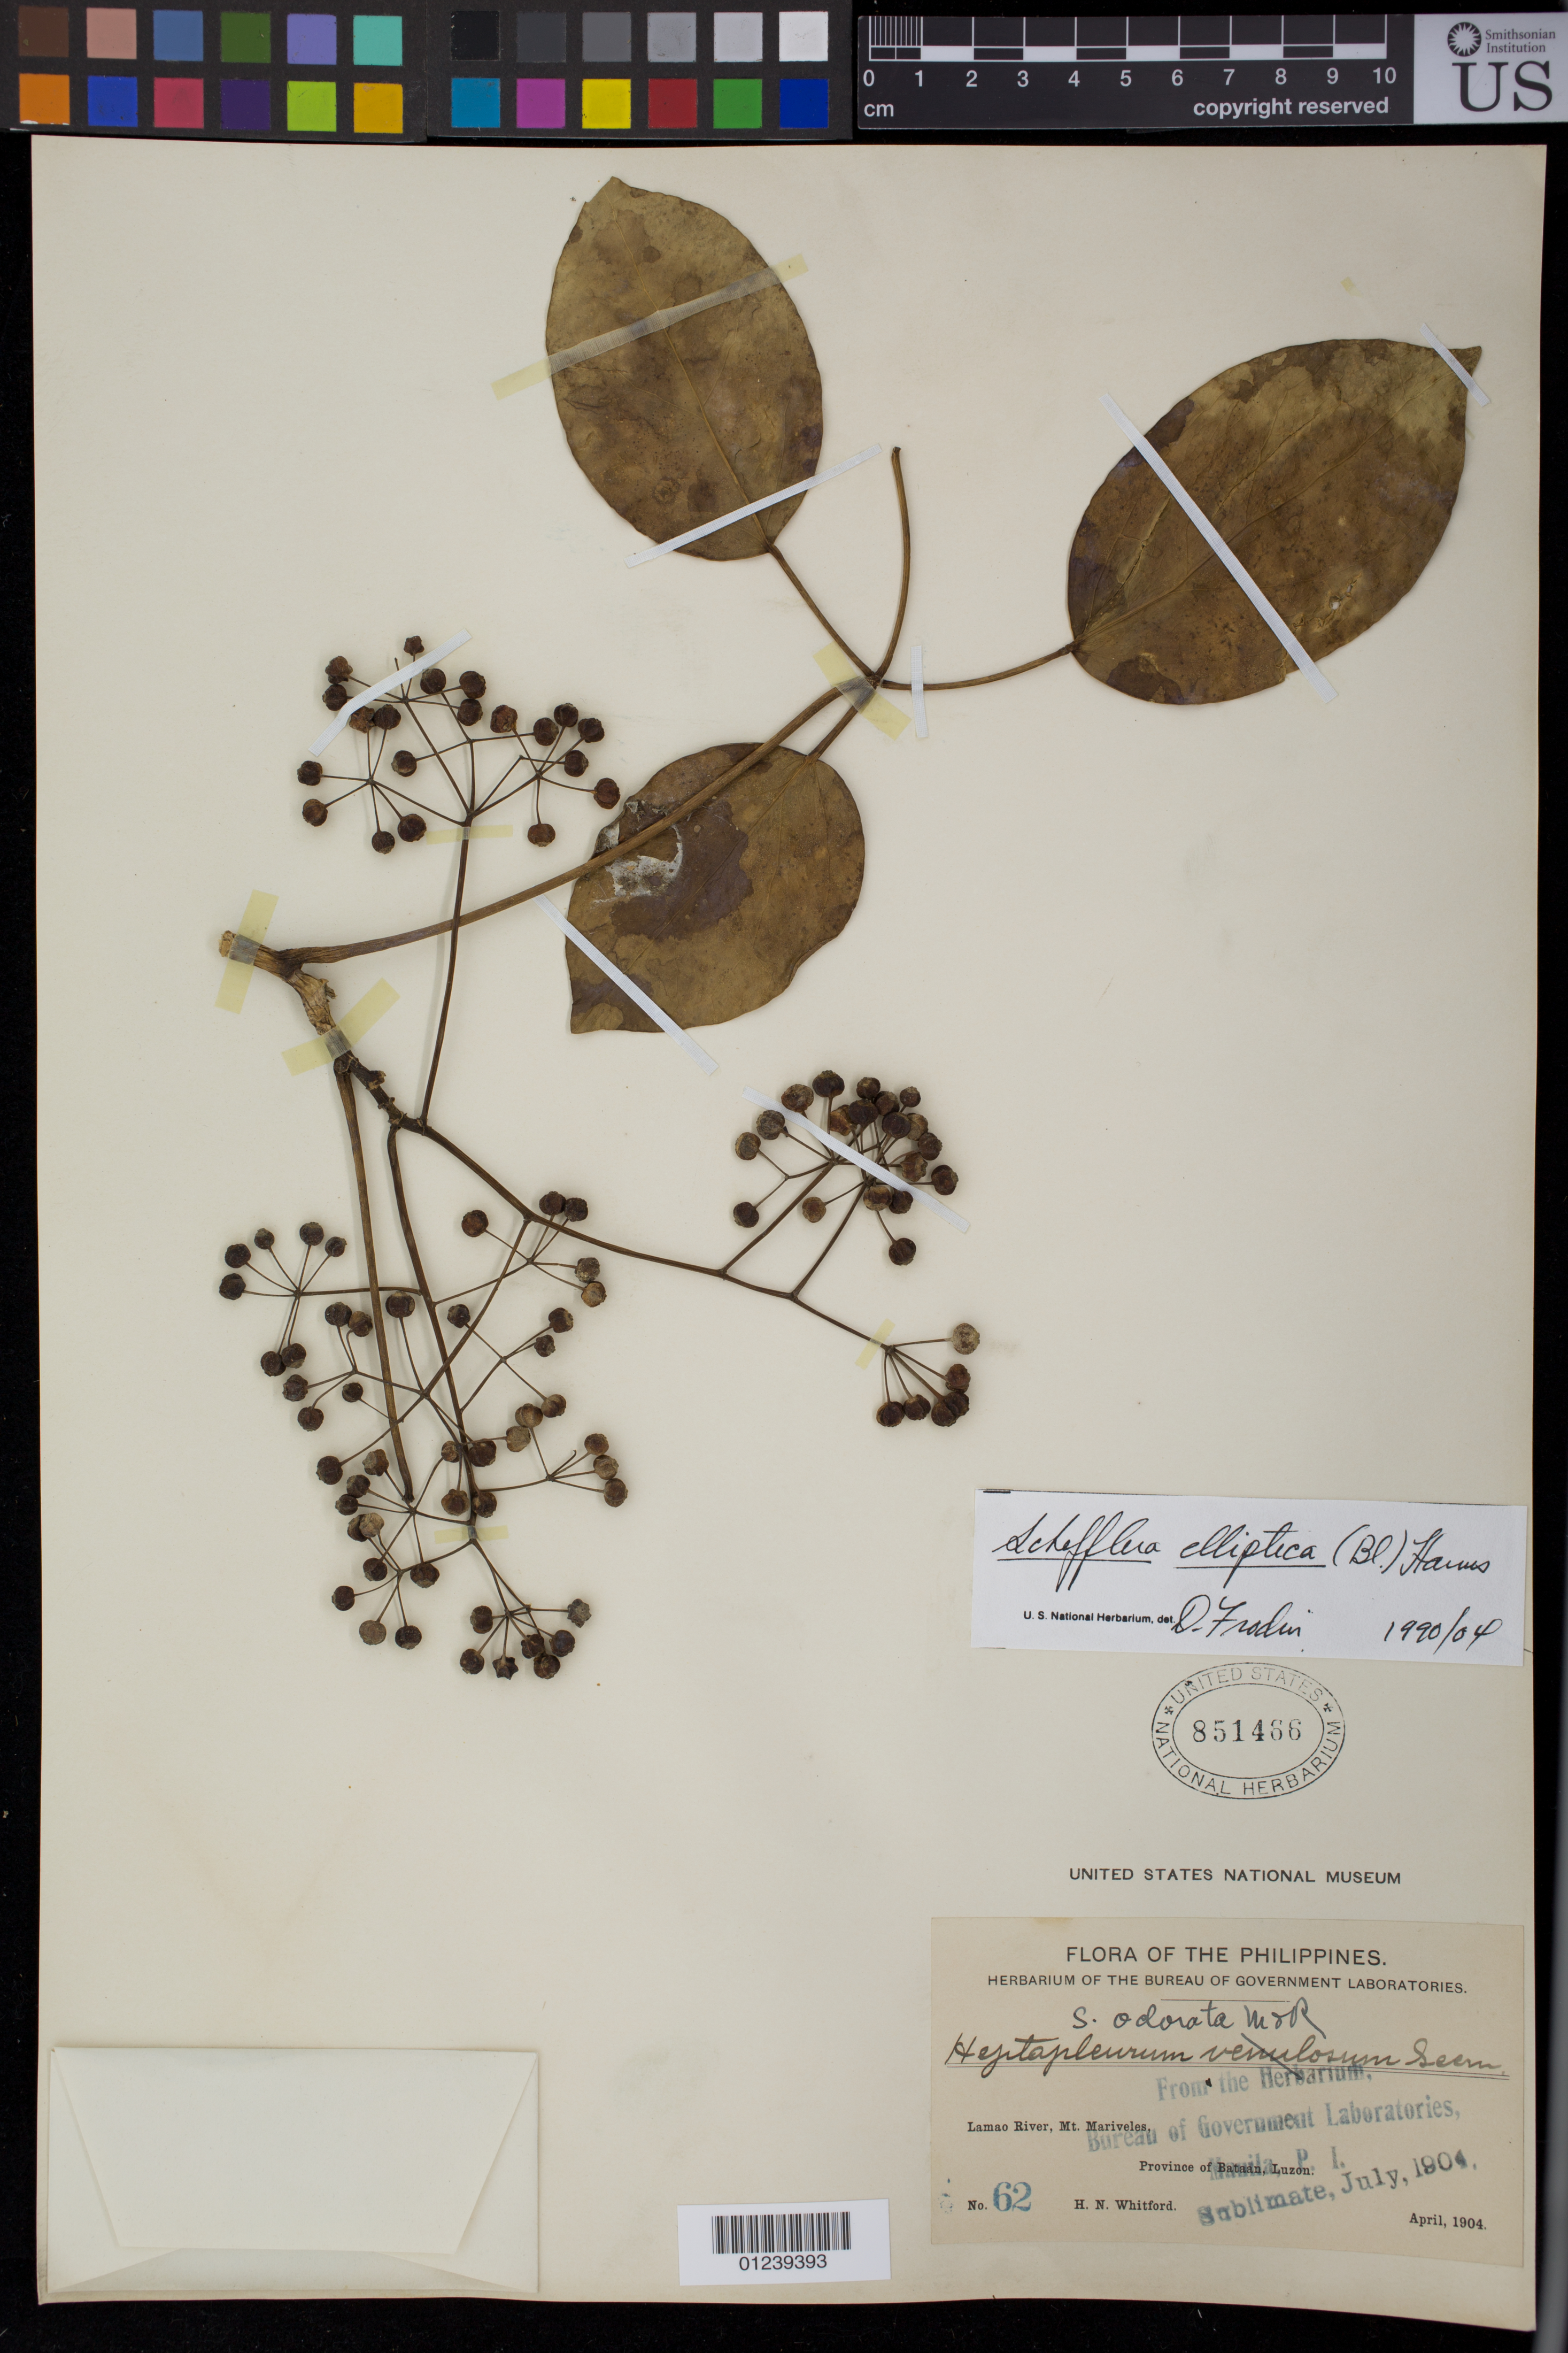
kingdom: Plantae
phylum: Tracheophyta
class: Magnoliopsida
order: Apiales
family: Araliaceae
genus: Schefflera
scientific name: Schefflera feriarum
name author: Frodin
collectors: H. N. Whitford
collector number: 62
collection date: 1904-04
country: Philippines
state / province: Central Luzon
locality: Lamao River, Mt. Mariveles Province of Bataan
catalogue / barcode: US 851466